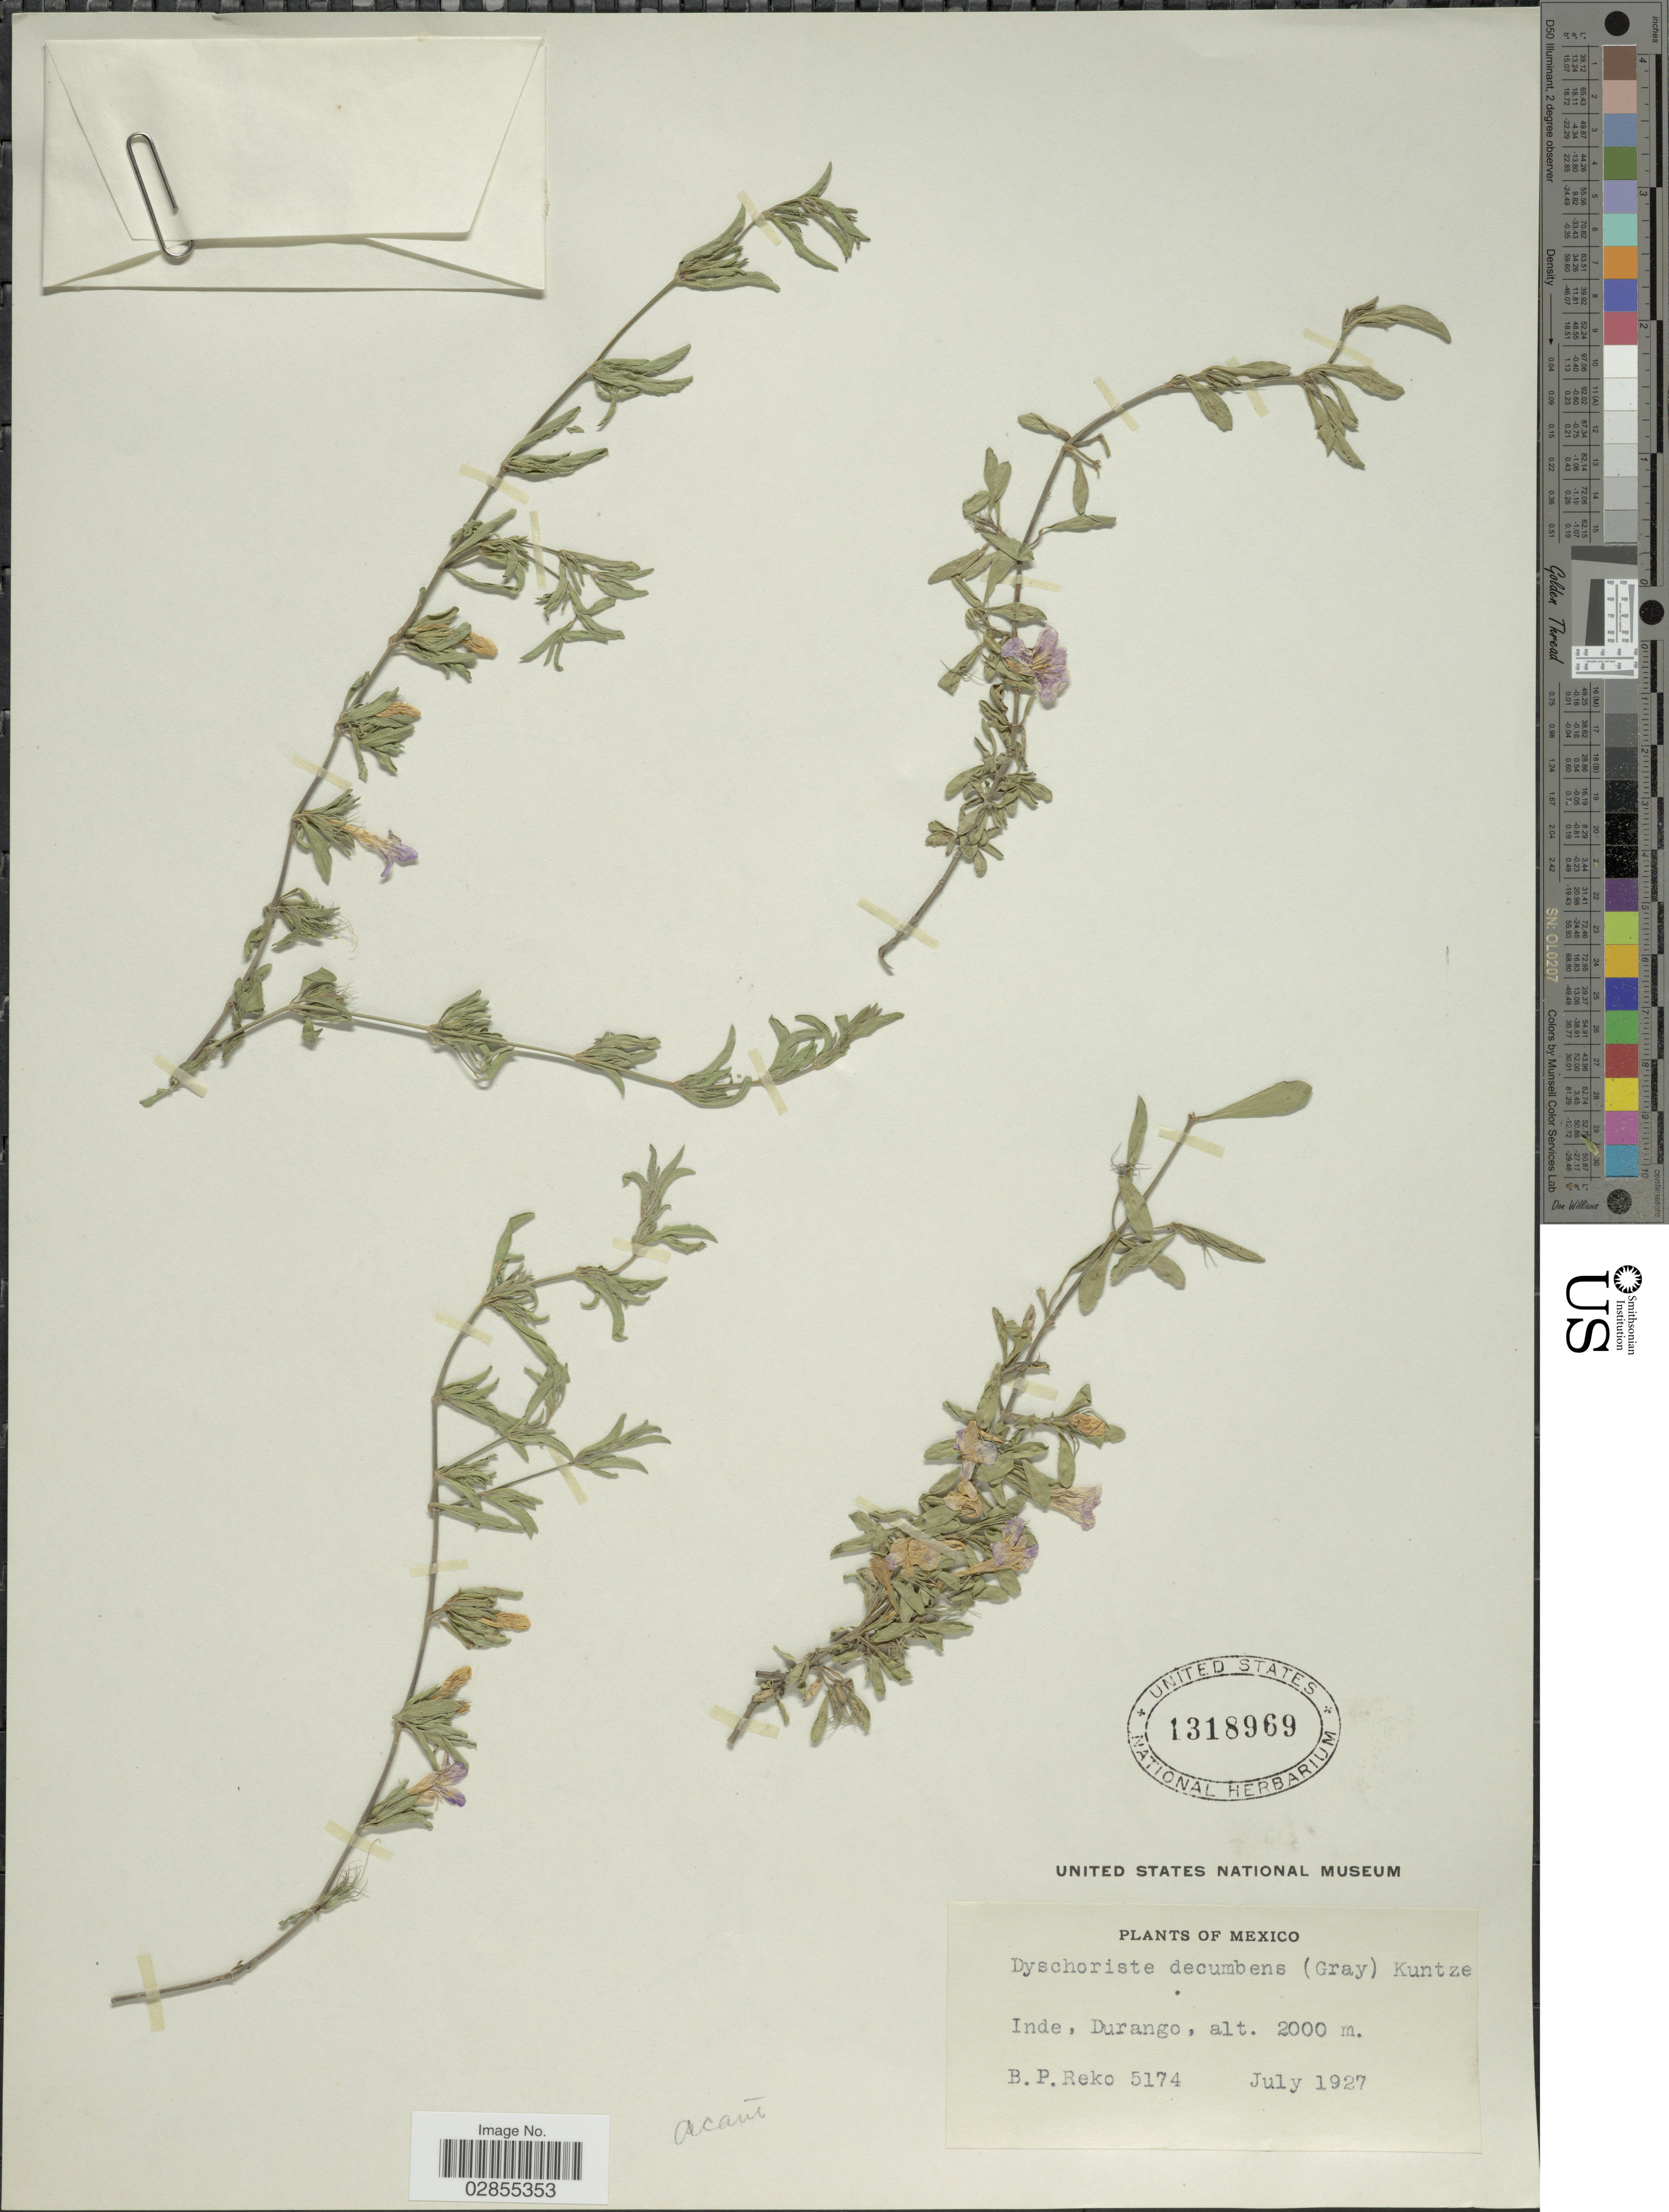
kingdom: Plantae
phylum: Tracheophyta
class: Magnoliopsida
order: Lamiales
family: Acanthaceae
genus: Dyschoriste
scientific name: Dyschoriste capitata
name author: (Oerst.) Kuntze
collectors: B. P. Reko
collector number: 5174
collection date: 1927-07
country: Mexico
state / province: Durango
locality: Inde.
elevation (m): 2000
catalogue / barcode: US 1318969